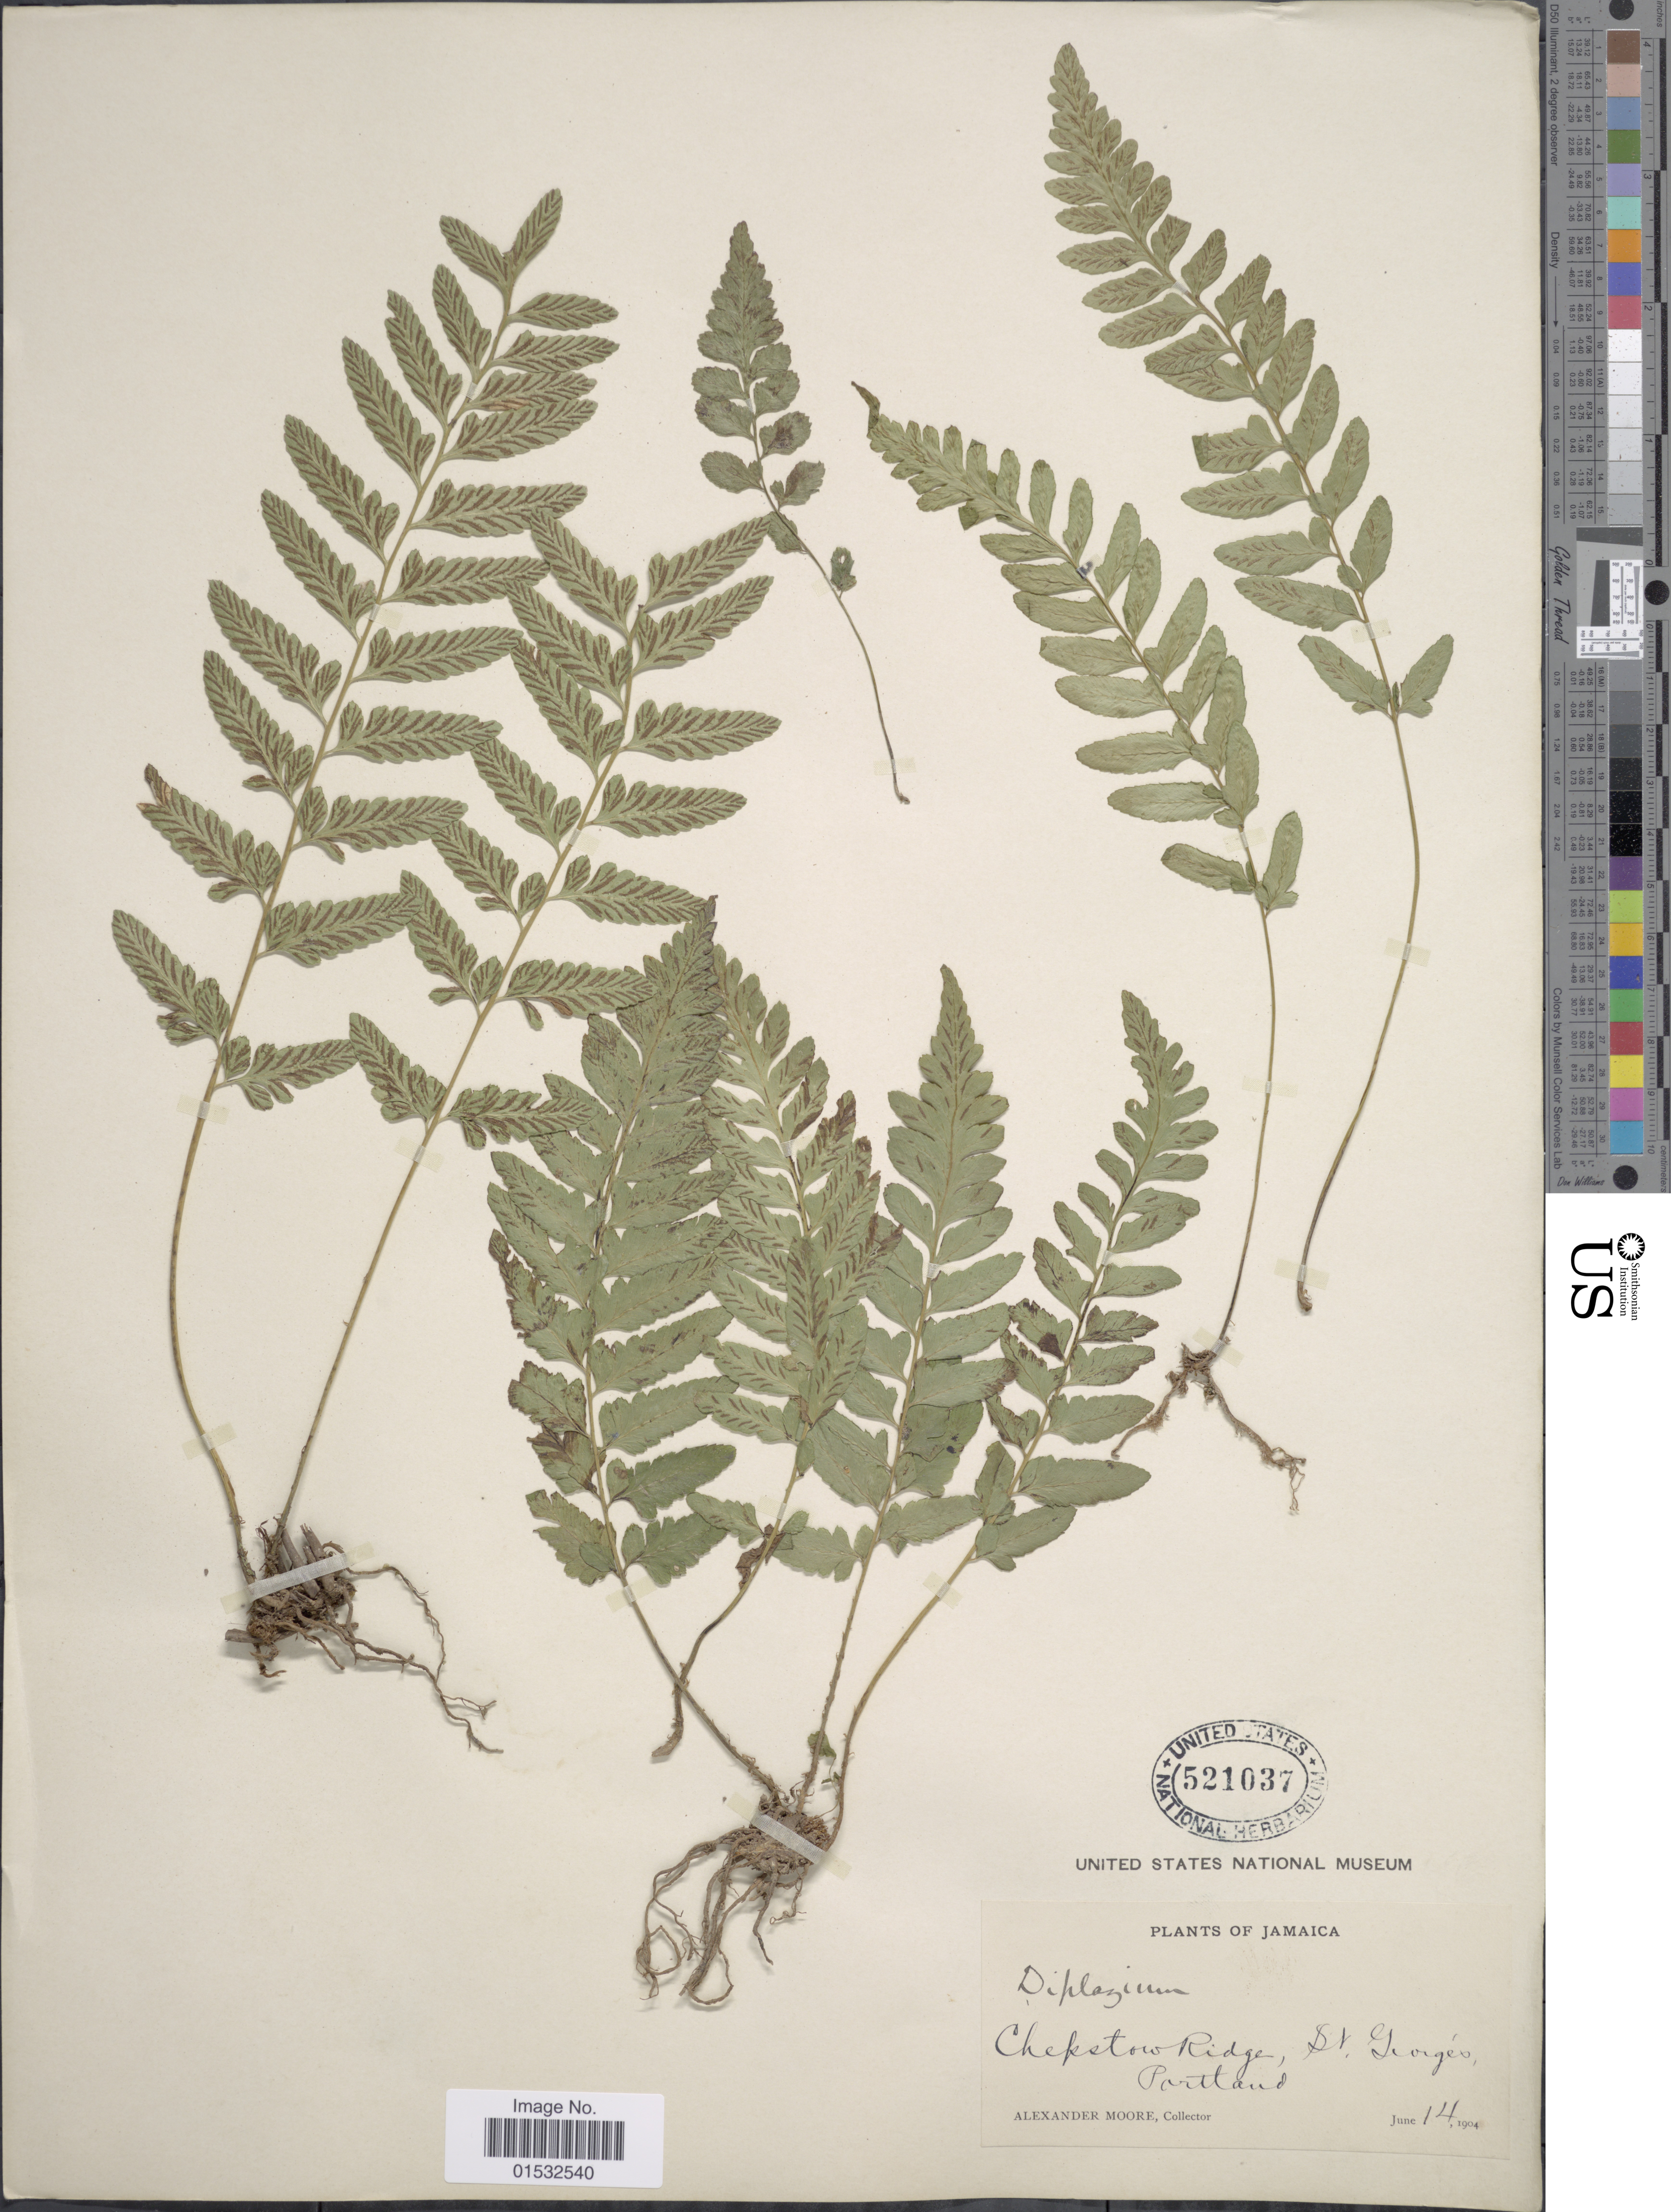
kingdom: Plantae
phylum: Tracheophyta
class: Polypodiopsida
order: Polypodiales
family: Athyriaceae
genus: Diplazium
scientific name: Diplazium unilobum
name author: (Poir.) Hieron.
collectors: A. Moore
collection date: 1904-06-14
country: Jamaica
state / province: Portland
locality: Chepstow Ridge, St. George's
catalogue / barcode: US 521037